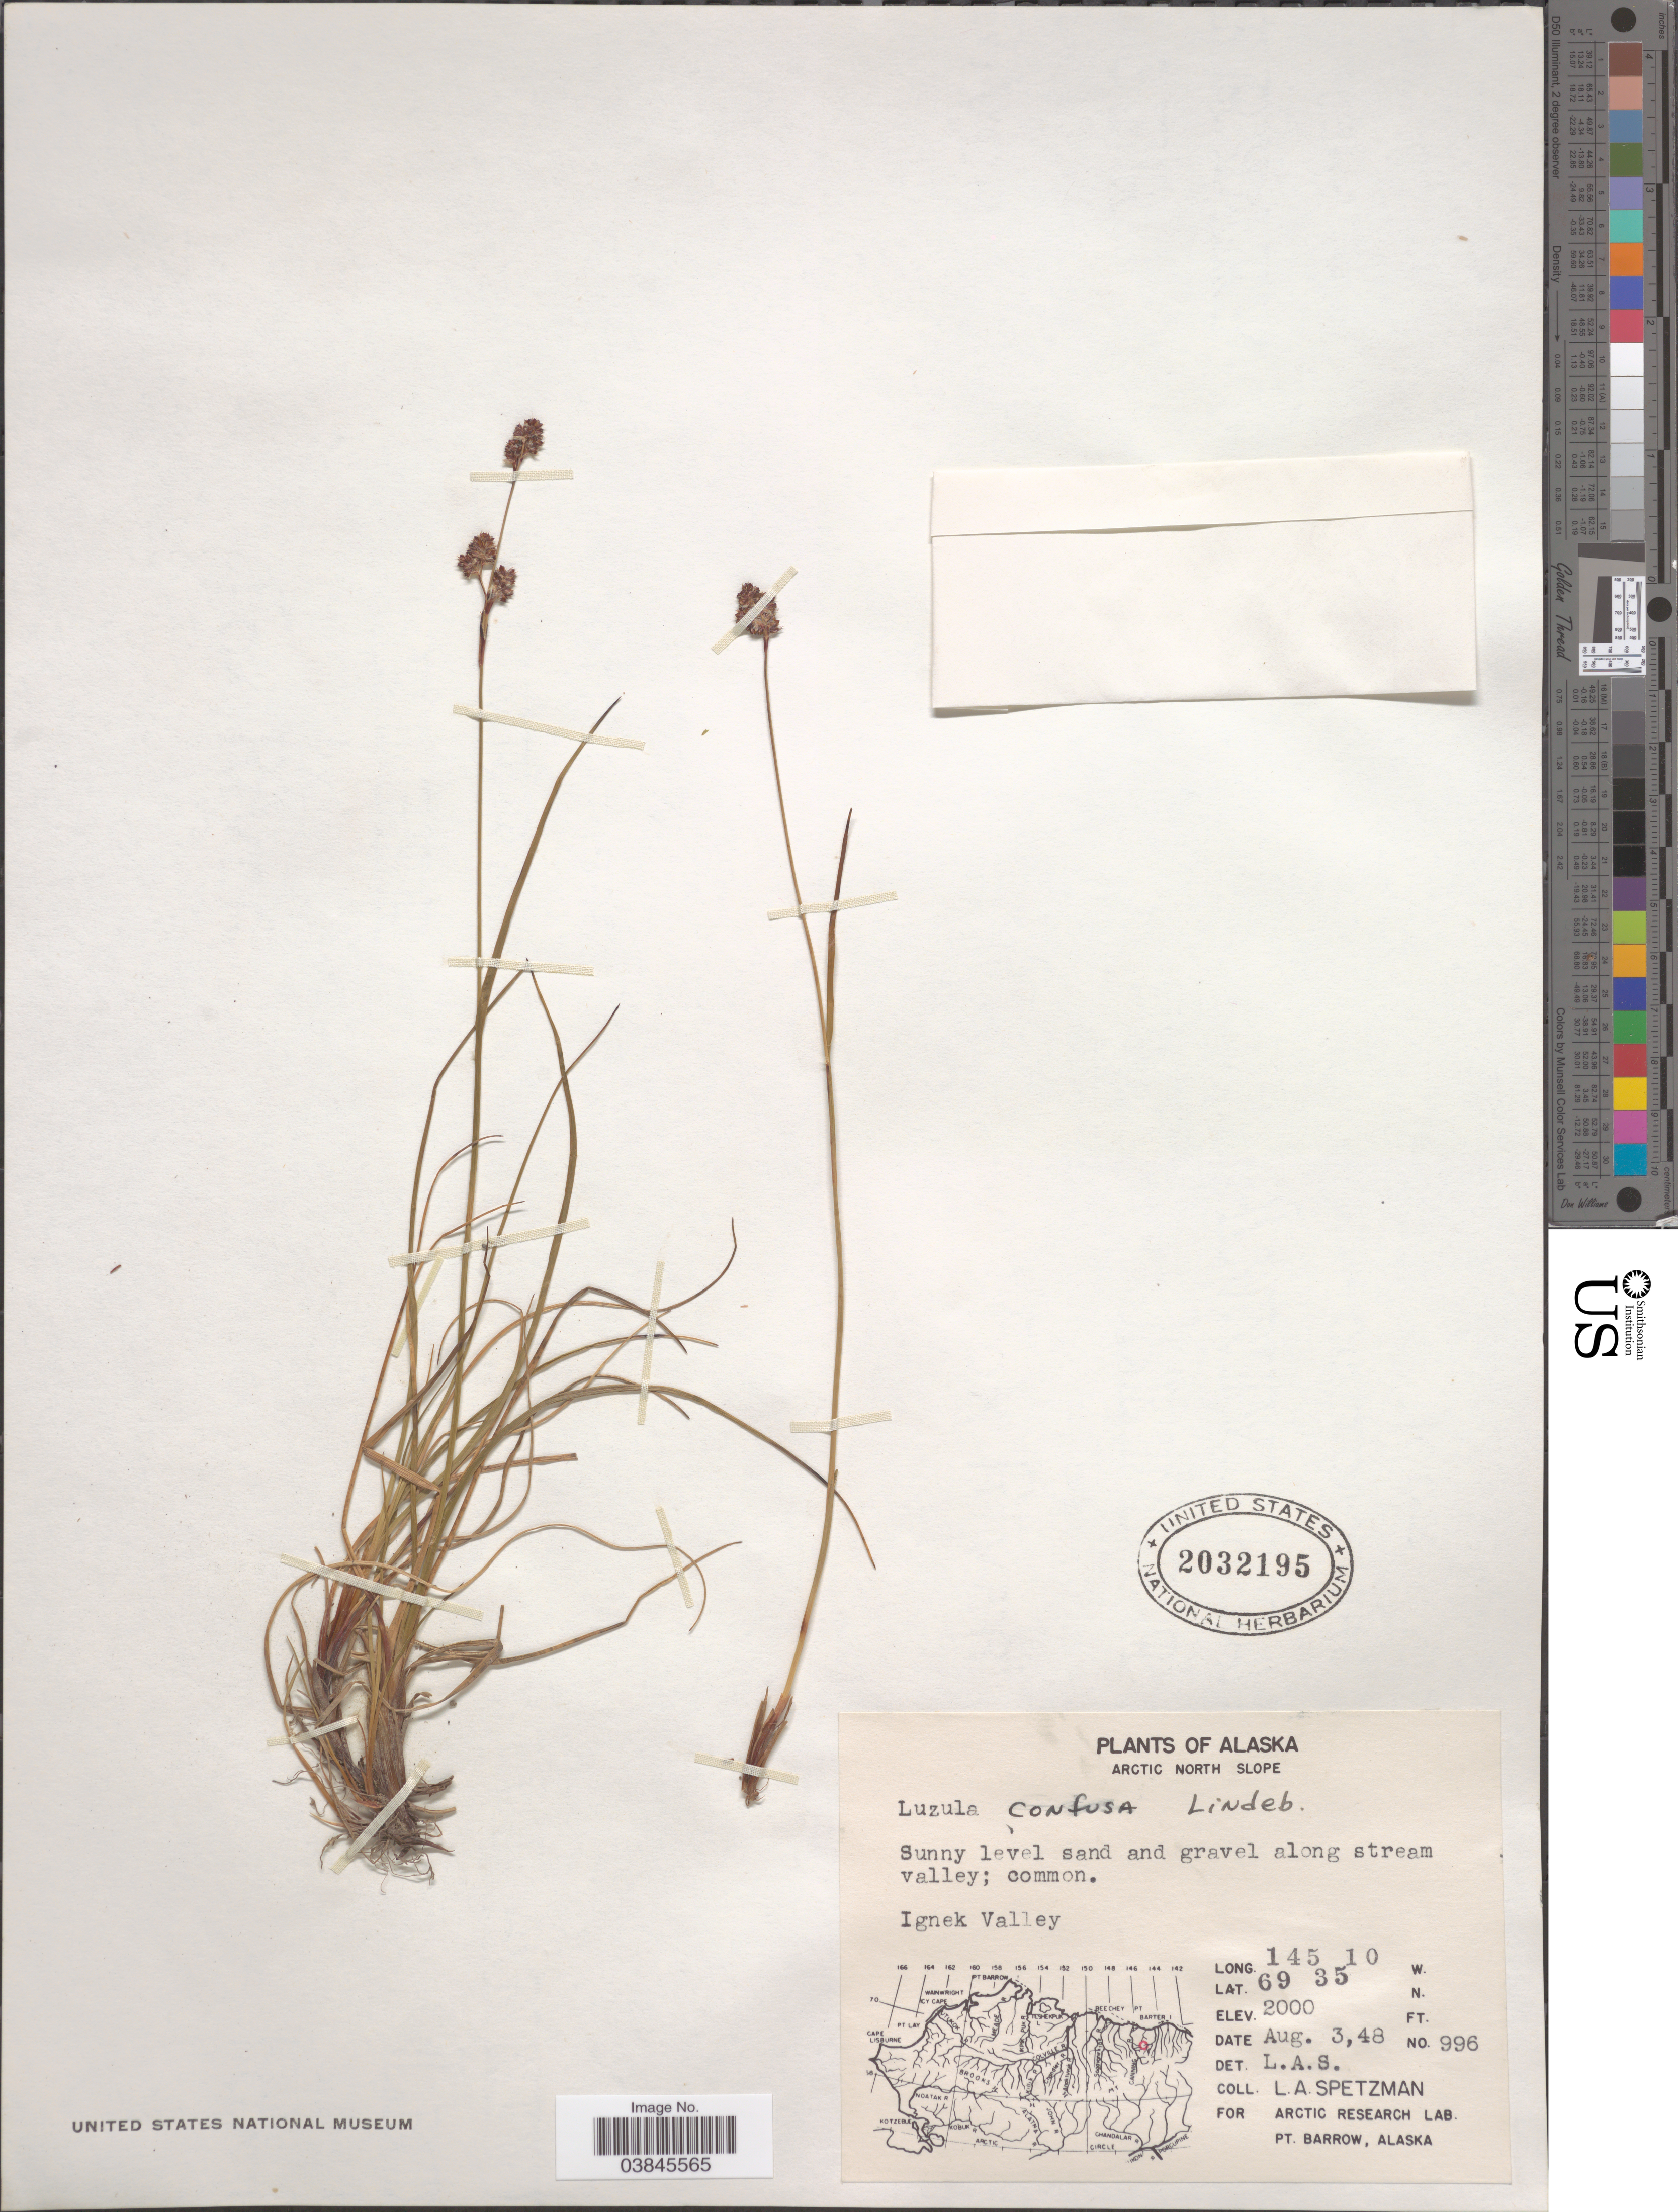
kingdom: Plantae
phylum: Tracheophyta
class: Liliopsida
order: Poales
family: Juncaceae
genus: Luzula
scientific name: Luzula confusa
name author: Lindeb.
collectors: L. Spetzman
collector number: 996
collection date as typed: Transcribed d/m/y: 3/8/48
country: United States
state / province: Alaska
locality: Arctic North Slope. Sunny level sand and gravel along stream valley. Ignek Valley.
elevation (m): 610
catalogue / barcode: US 2032195